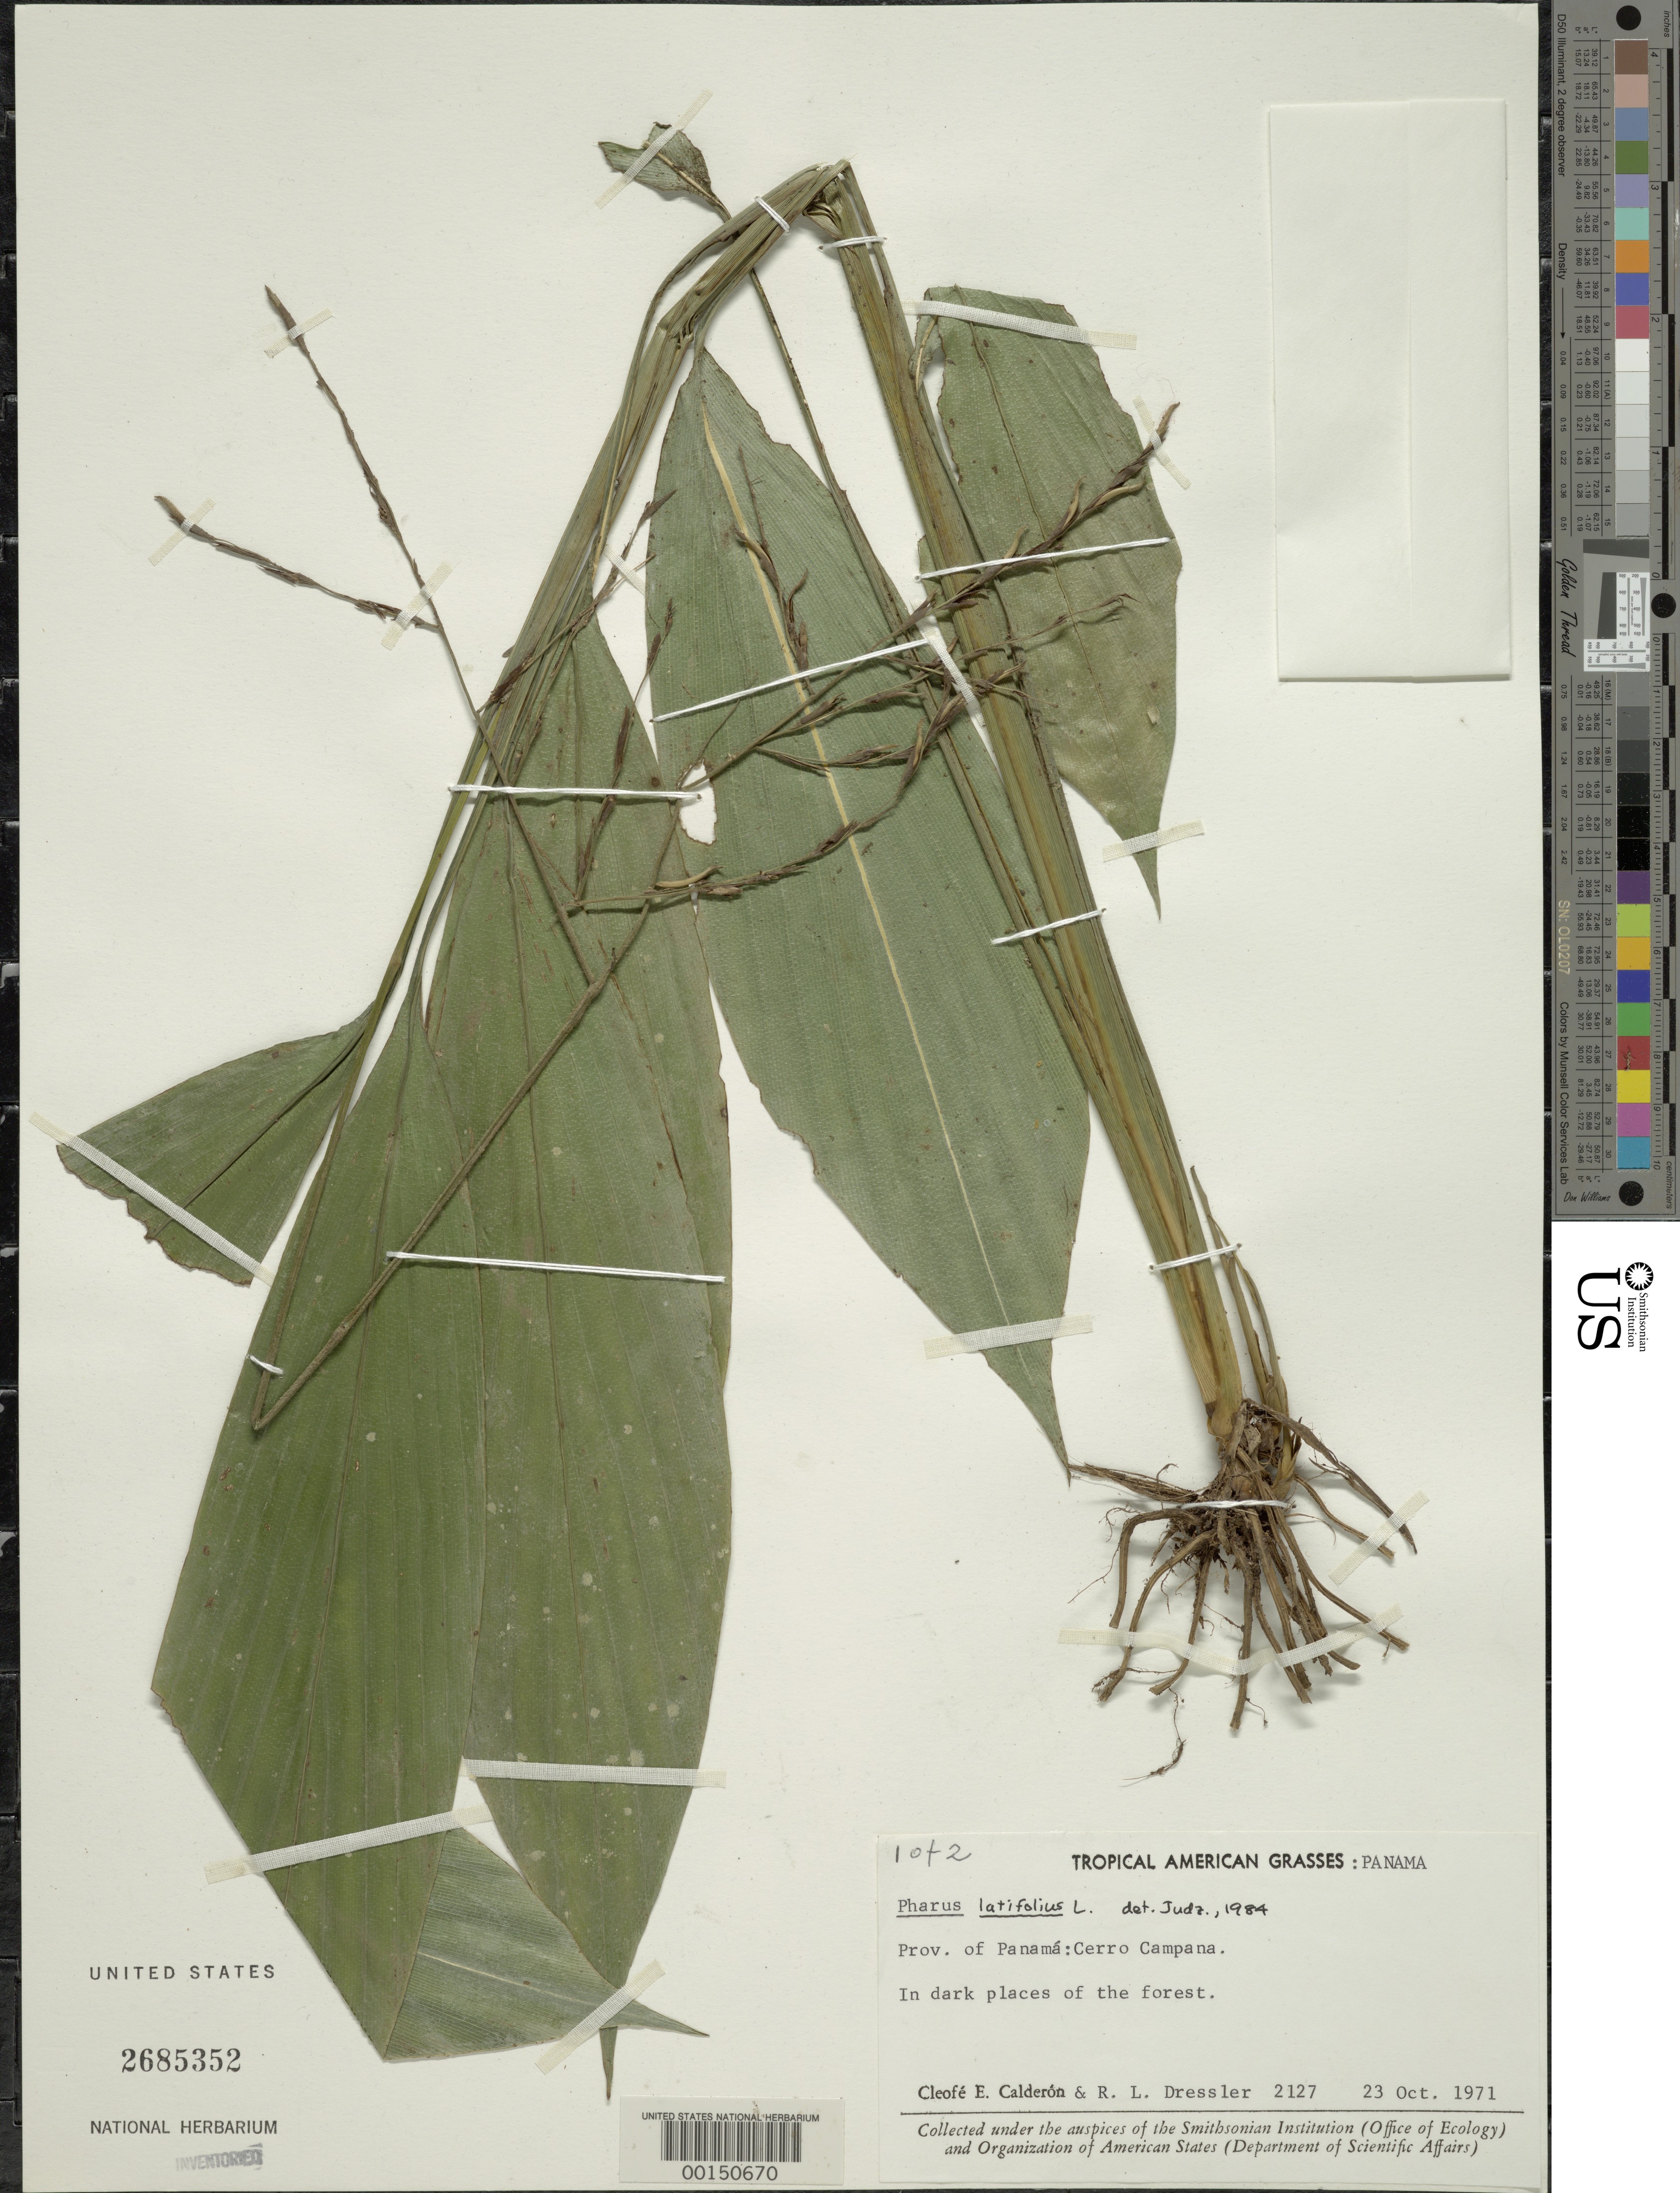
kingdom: Plantae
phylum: Tracheophyta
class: Liliopsida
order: Poales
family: Poaceae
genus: Pharus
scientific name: Pharus latifolius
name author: L.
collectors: C. E. Calderón & R. Dressler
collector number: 2127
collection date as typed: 23 Oct 1971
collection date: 1971-10-23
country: Panama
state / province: Panamá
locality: Cerro Campana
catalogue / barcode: US 2685352